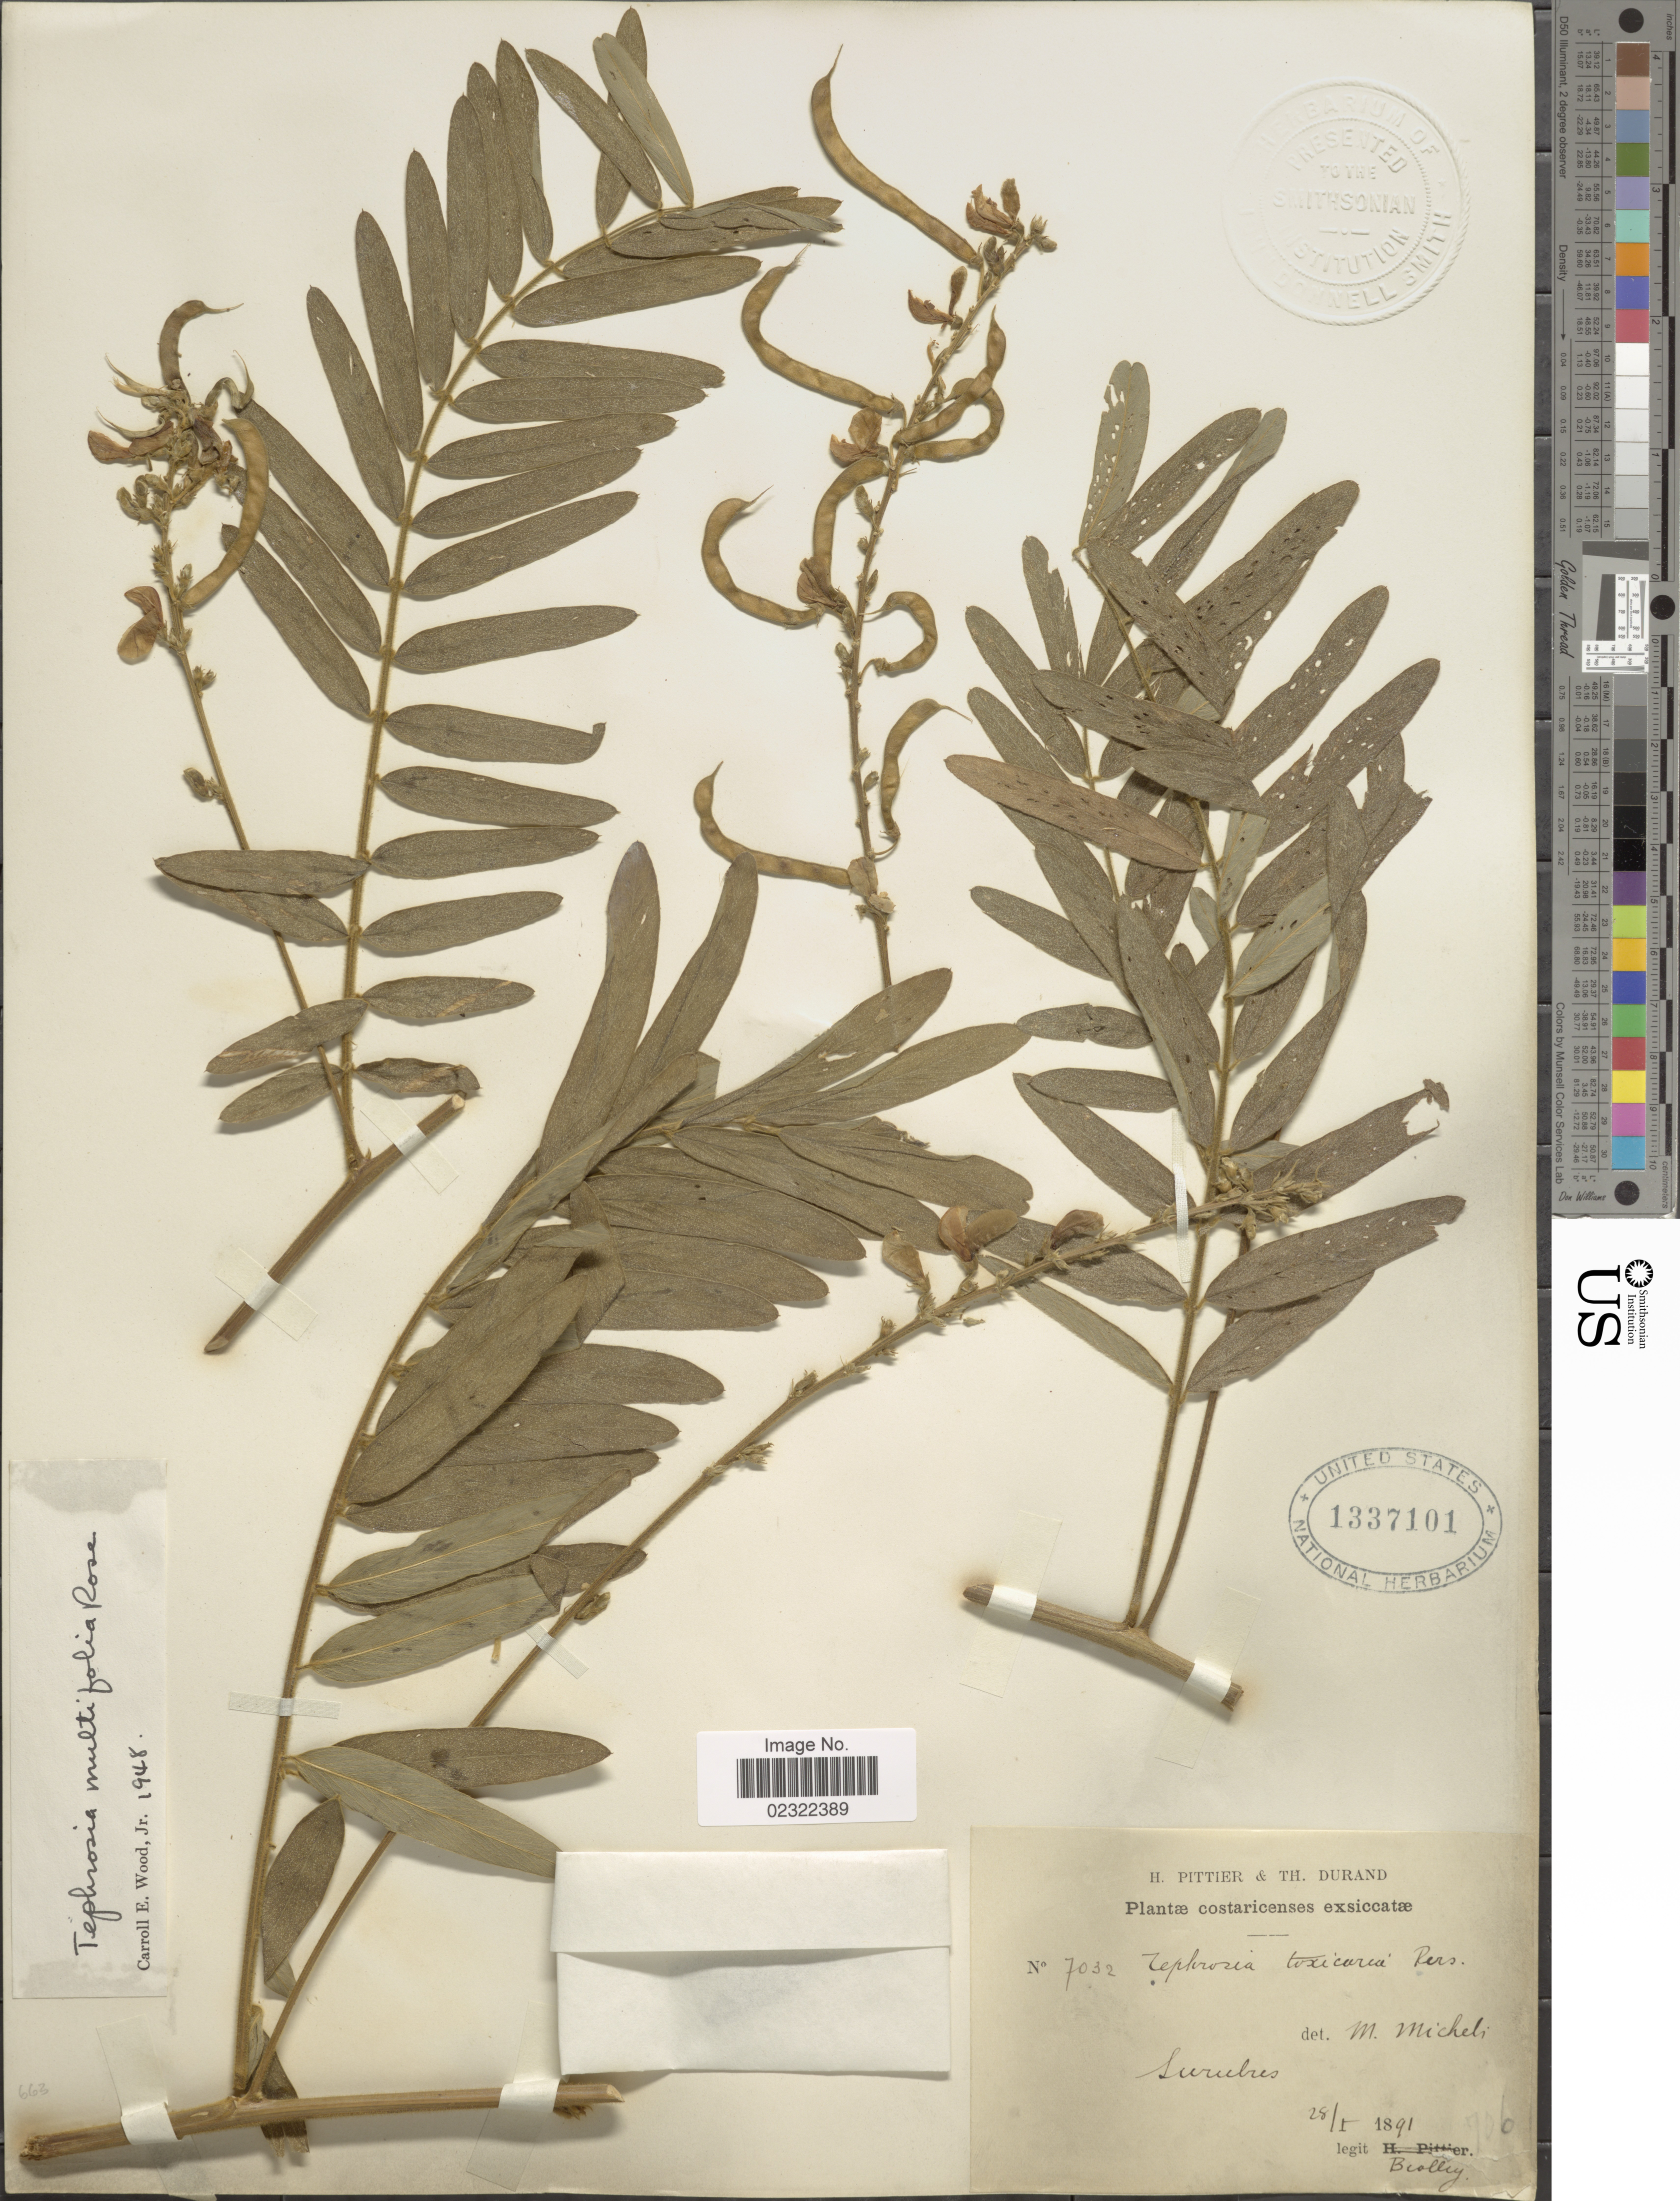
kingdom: Plantae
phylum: Tracheophyta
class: Magnoliopsida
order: Fabales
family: Fabaceae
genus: Tephrosia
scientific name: Tephrosia multifolia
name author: Rose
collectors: Biolley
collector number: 7032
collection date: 1891-01-28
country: Costa Rica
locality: Surubres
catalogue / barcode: US 1337101